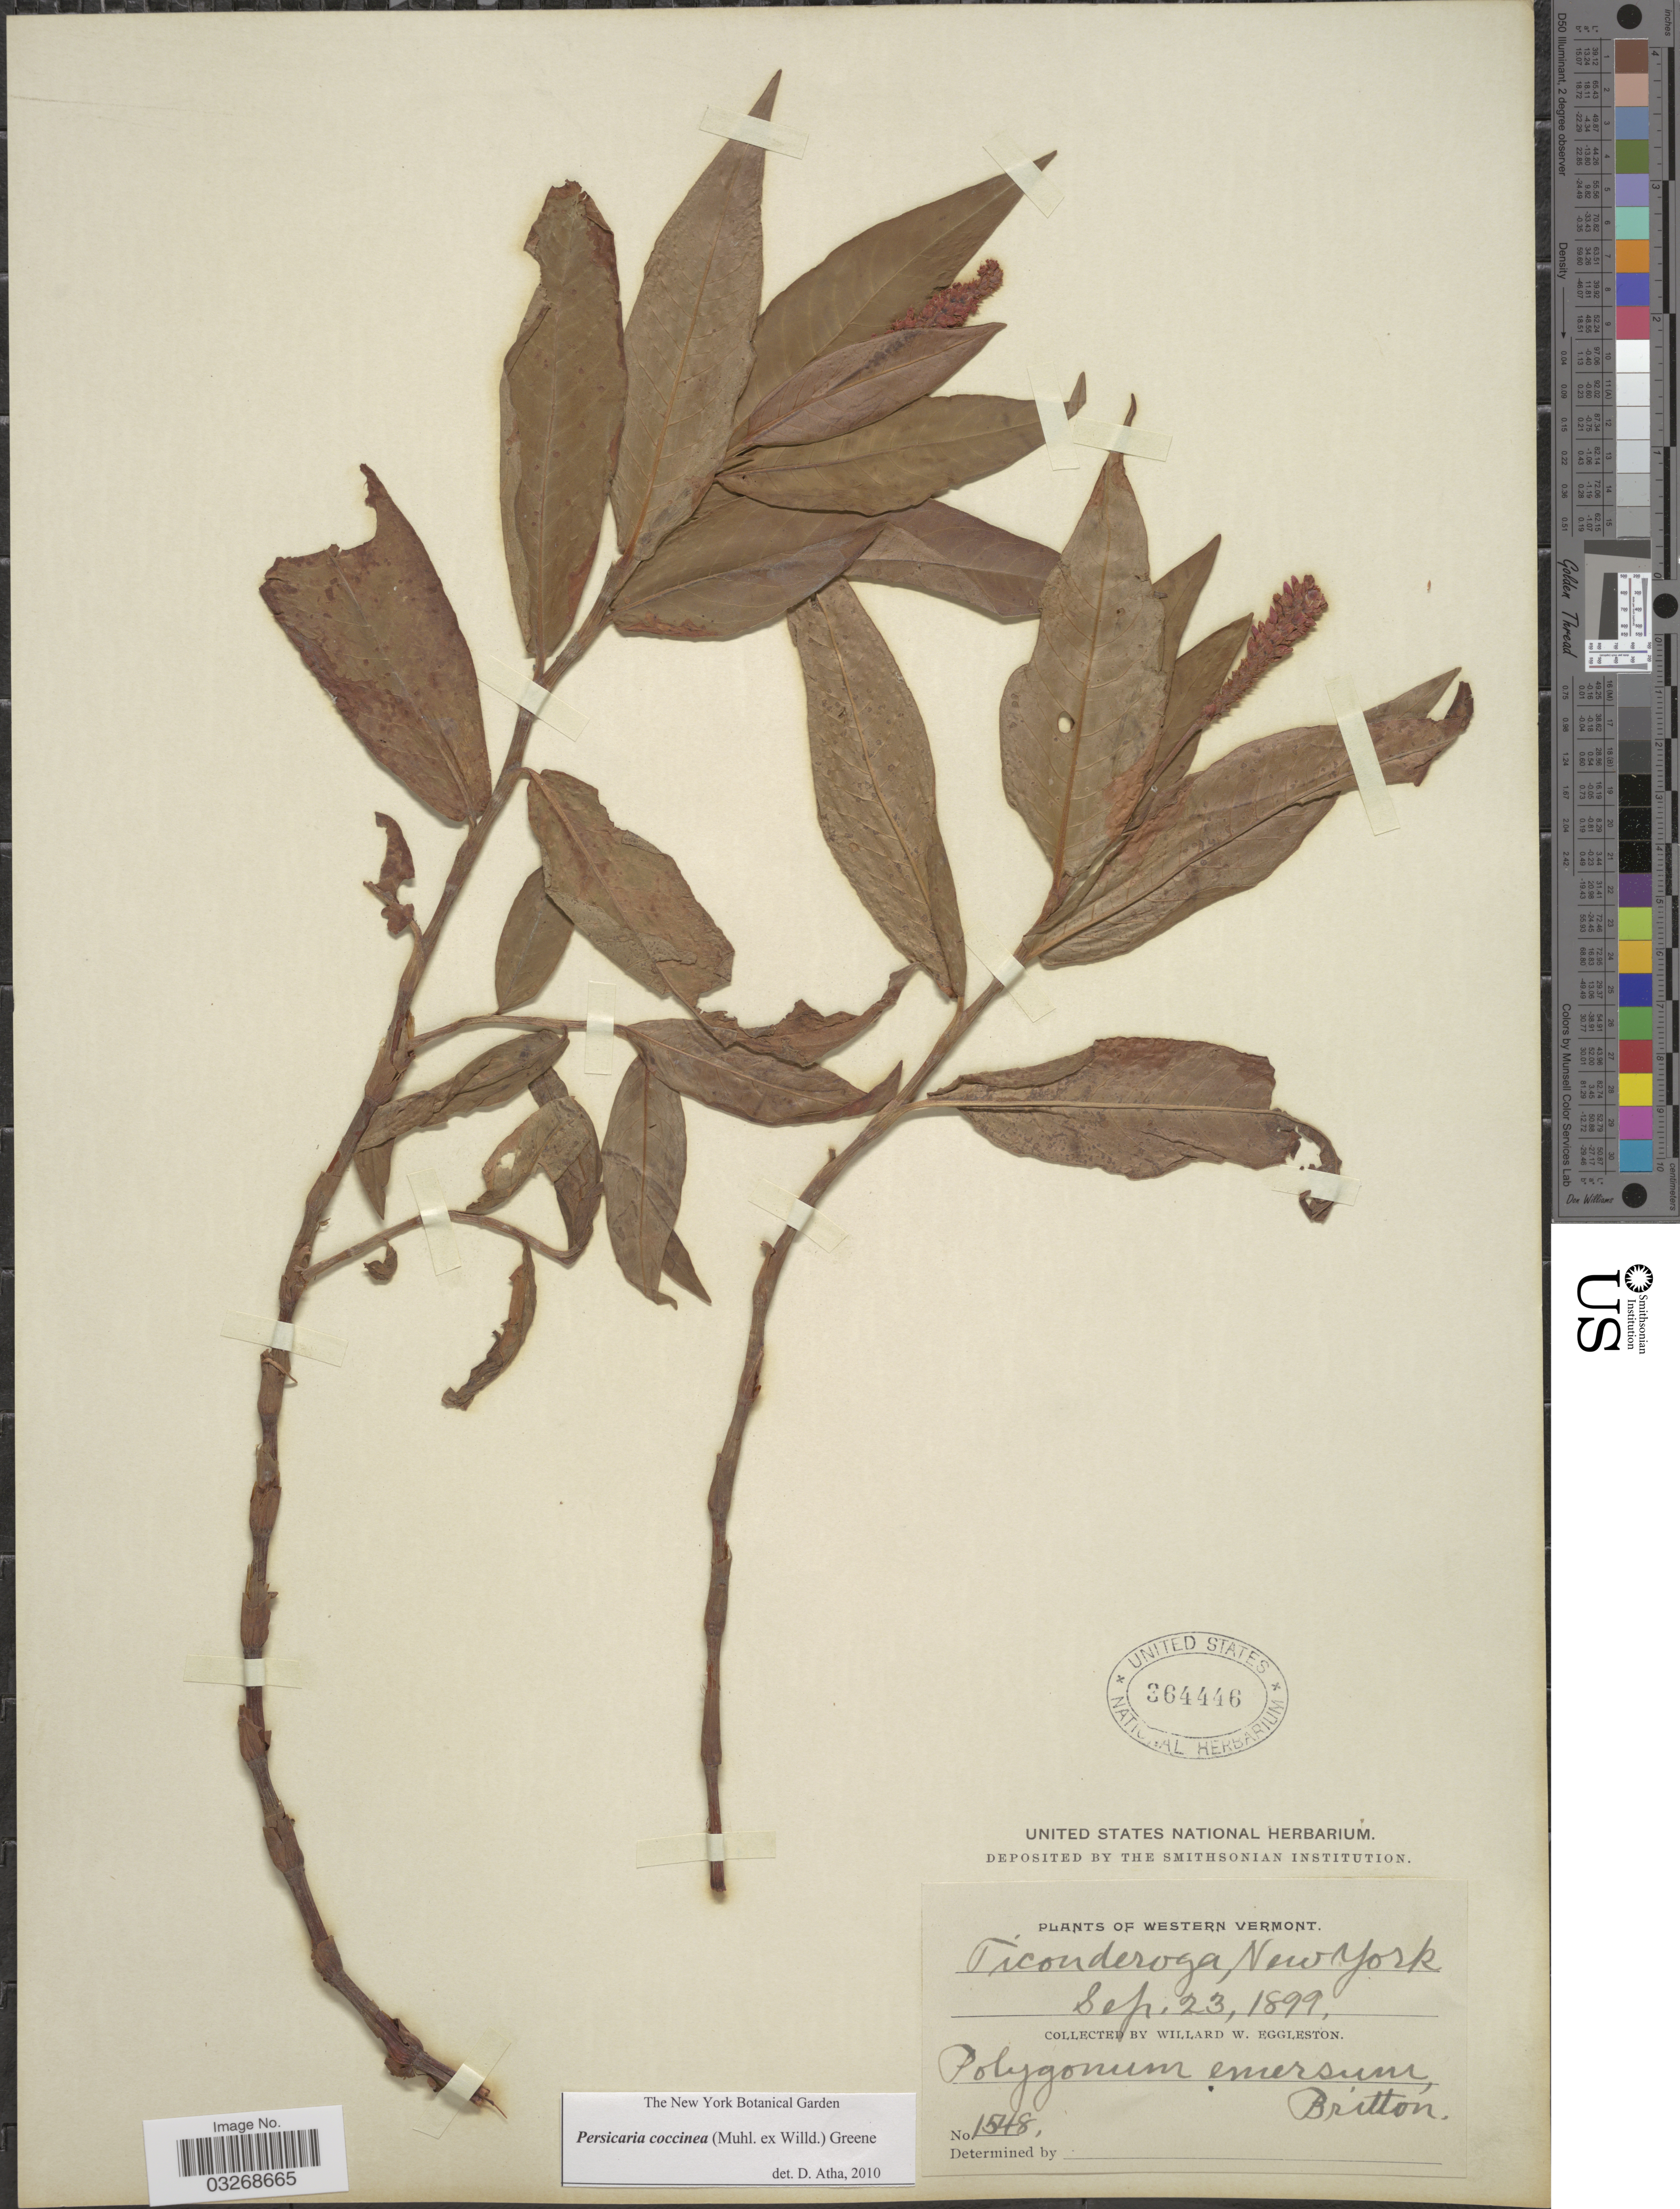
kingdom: Plantae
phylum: Tracheophyta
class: Magnoliopsida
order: Caryophyllales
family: Polygonaceae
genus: Persicaria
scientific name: Persicaria coccinea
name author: (Muhl. ex Willd.) Greene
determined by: Atha, D. E.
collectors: W. W. Eggleston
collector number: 1548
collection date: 1899-09-23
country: United States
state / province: New York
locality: Ticonderoga.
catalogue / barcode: US 364446